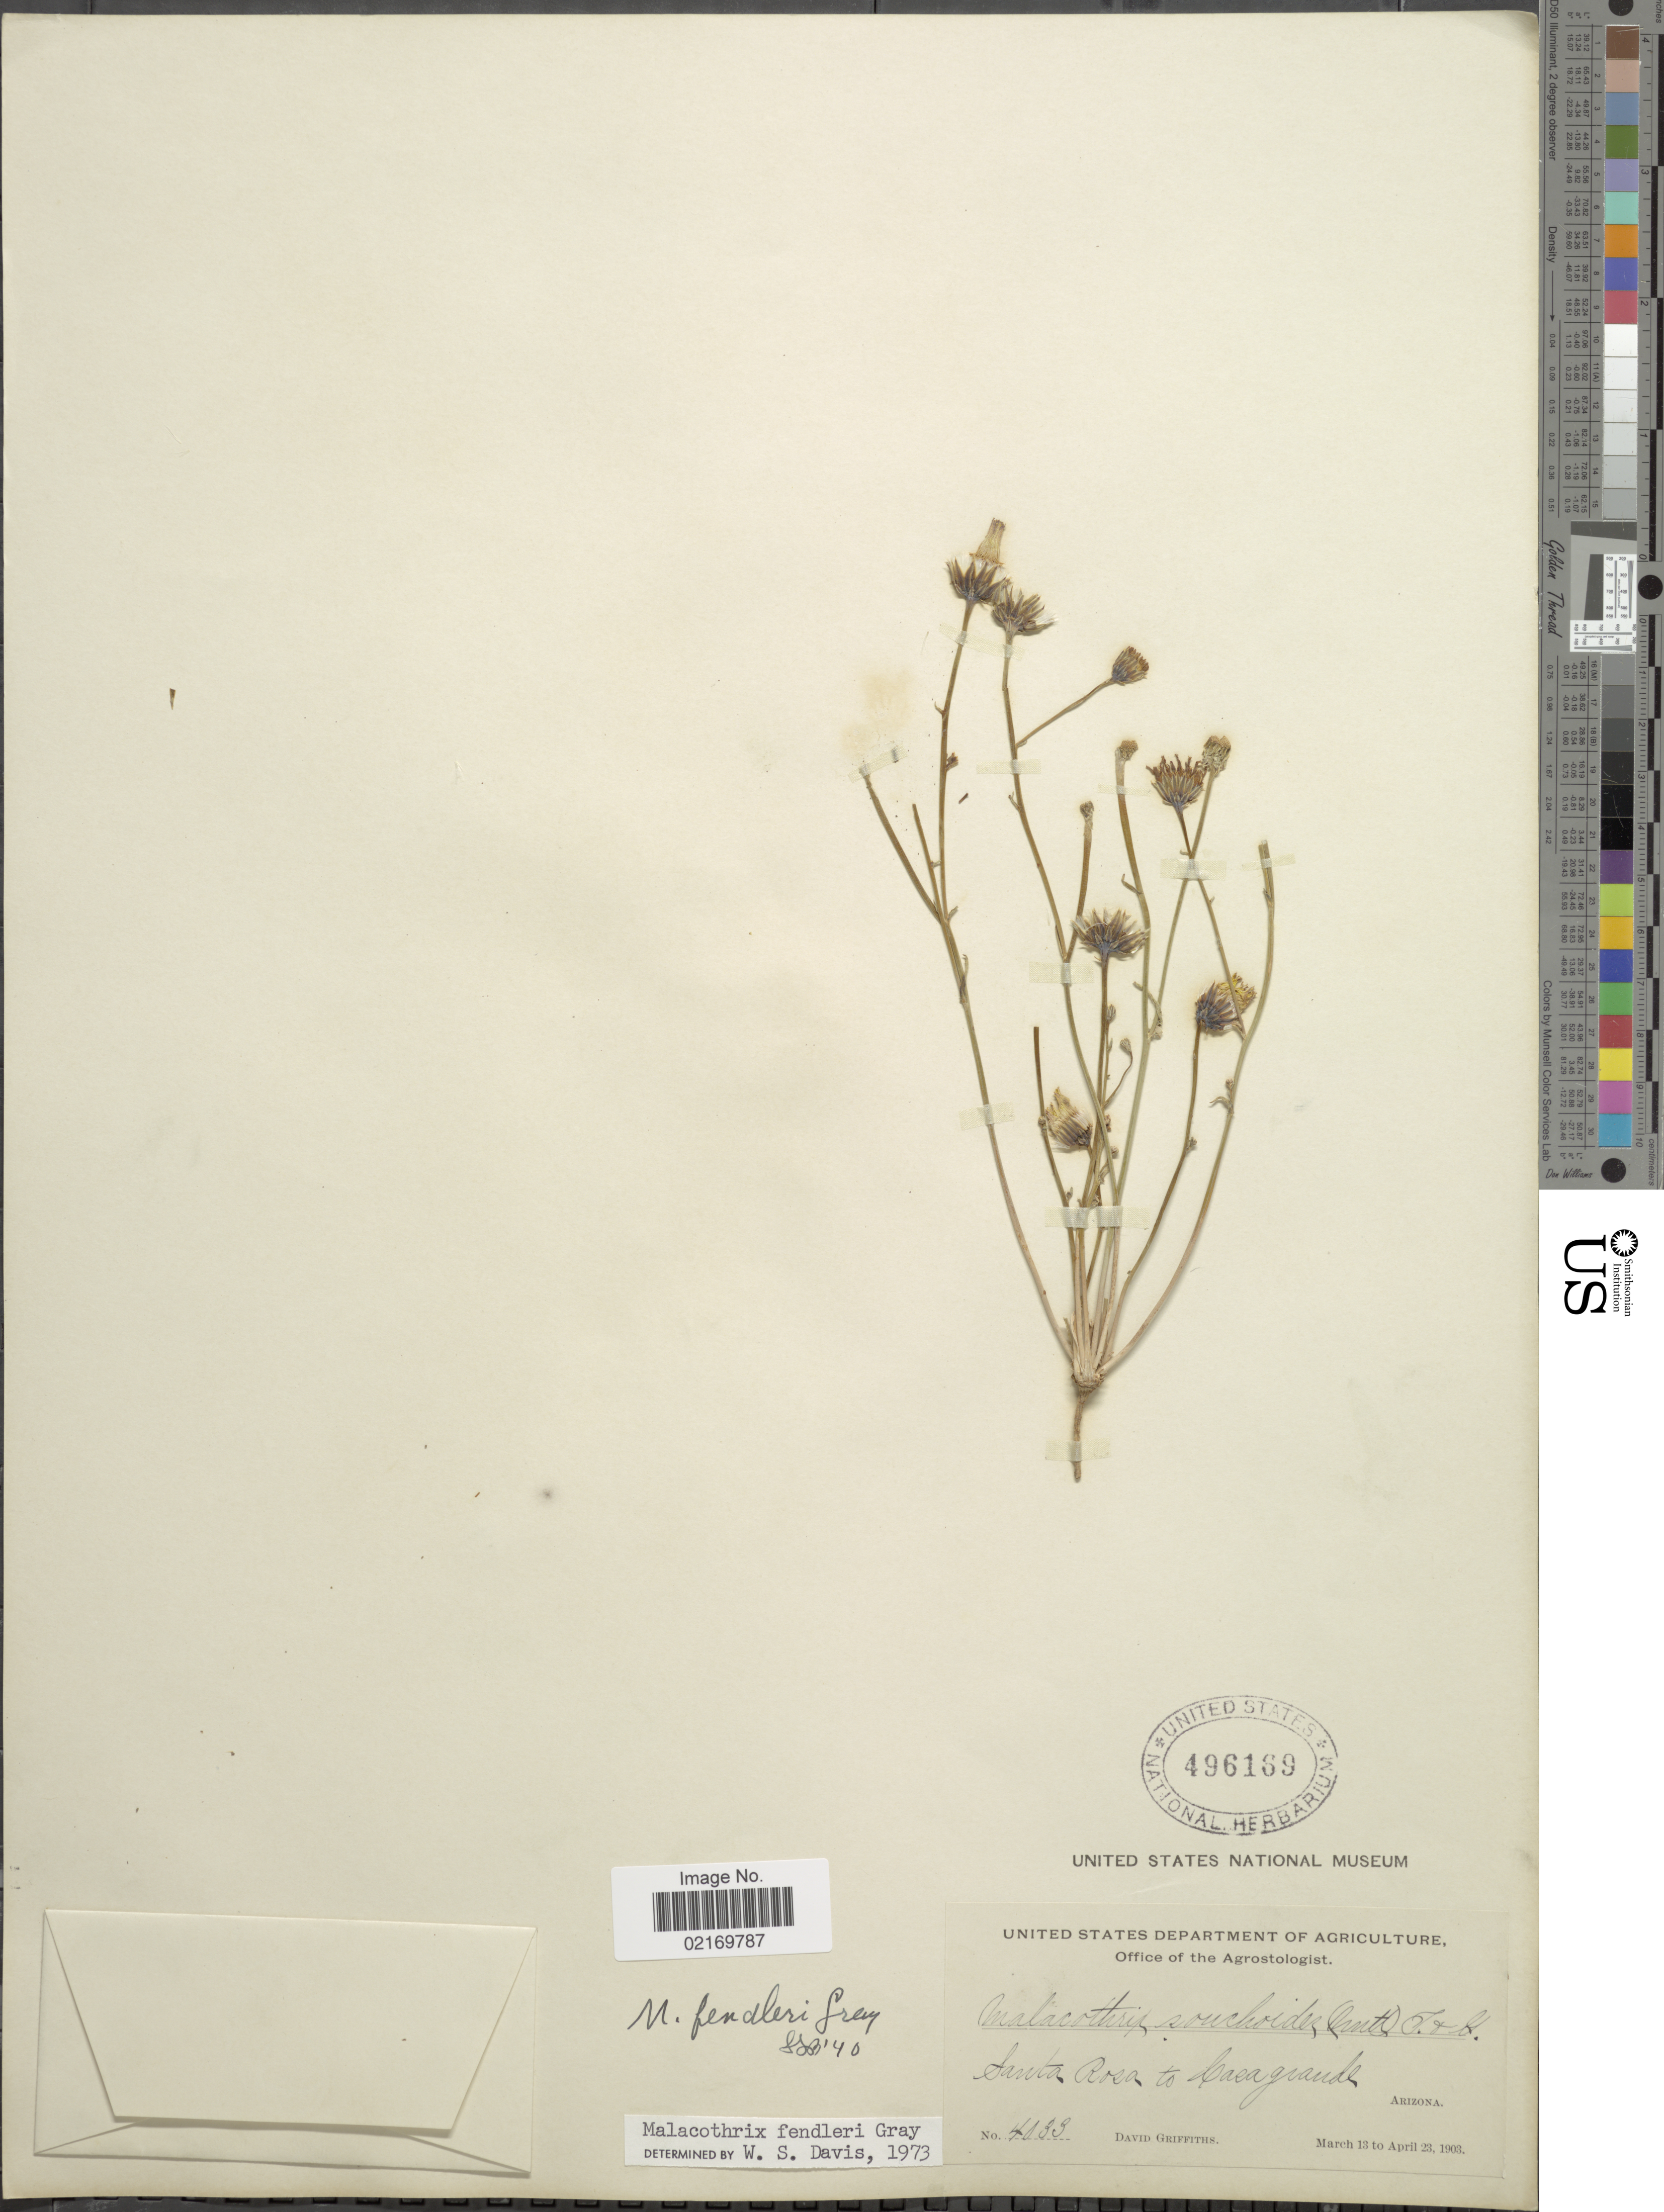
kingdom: Plantae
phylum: Tracheophyta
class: Magnoliopsida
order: Asterales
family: Asteraceae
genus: Malacothrix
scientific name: Malacothrix fendleri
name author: A. Gray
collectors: D. Griffiths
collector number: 4033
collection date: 1903-03-13/1903-04-23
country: United States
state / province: Arizona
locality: Santa Rosa to Casagrande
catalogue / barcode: US 496169